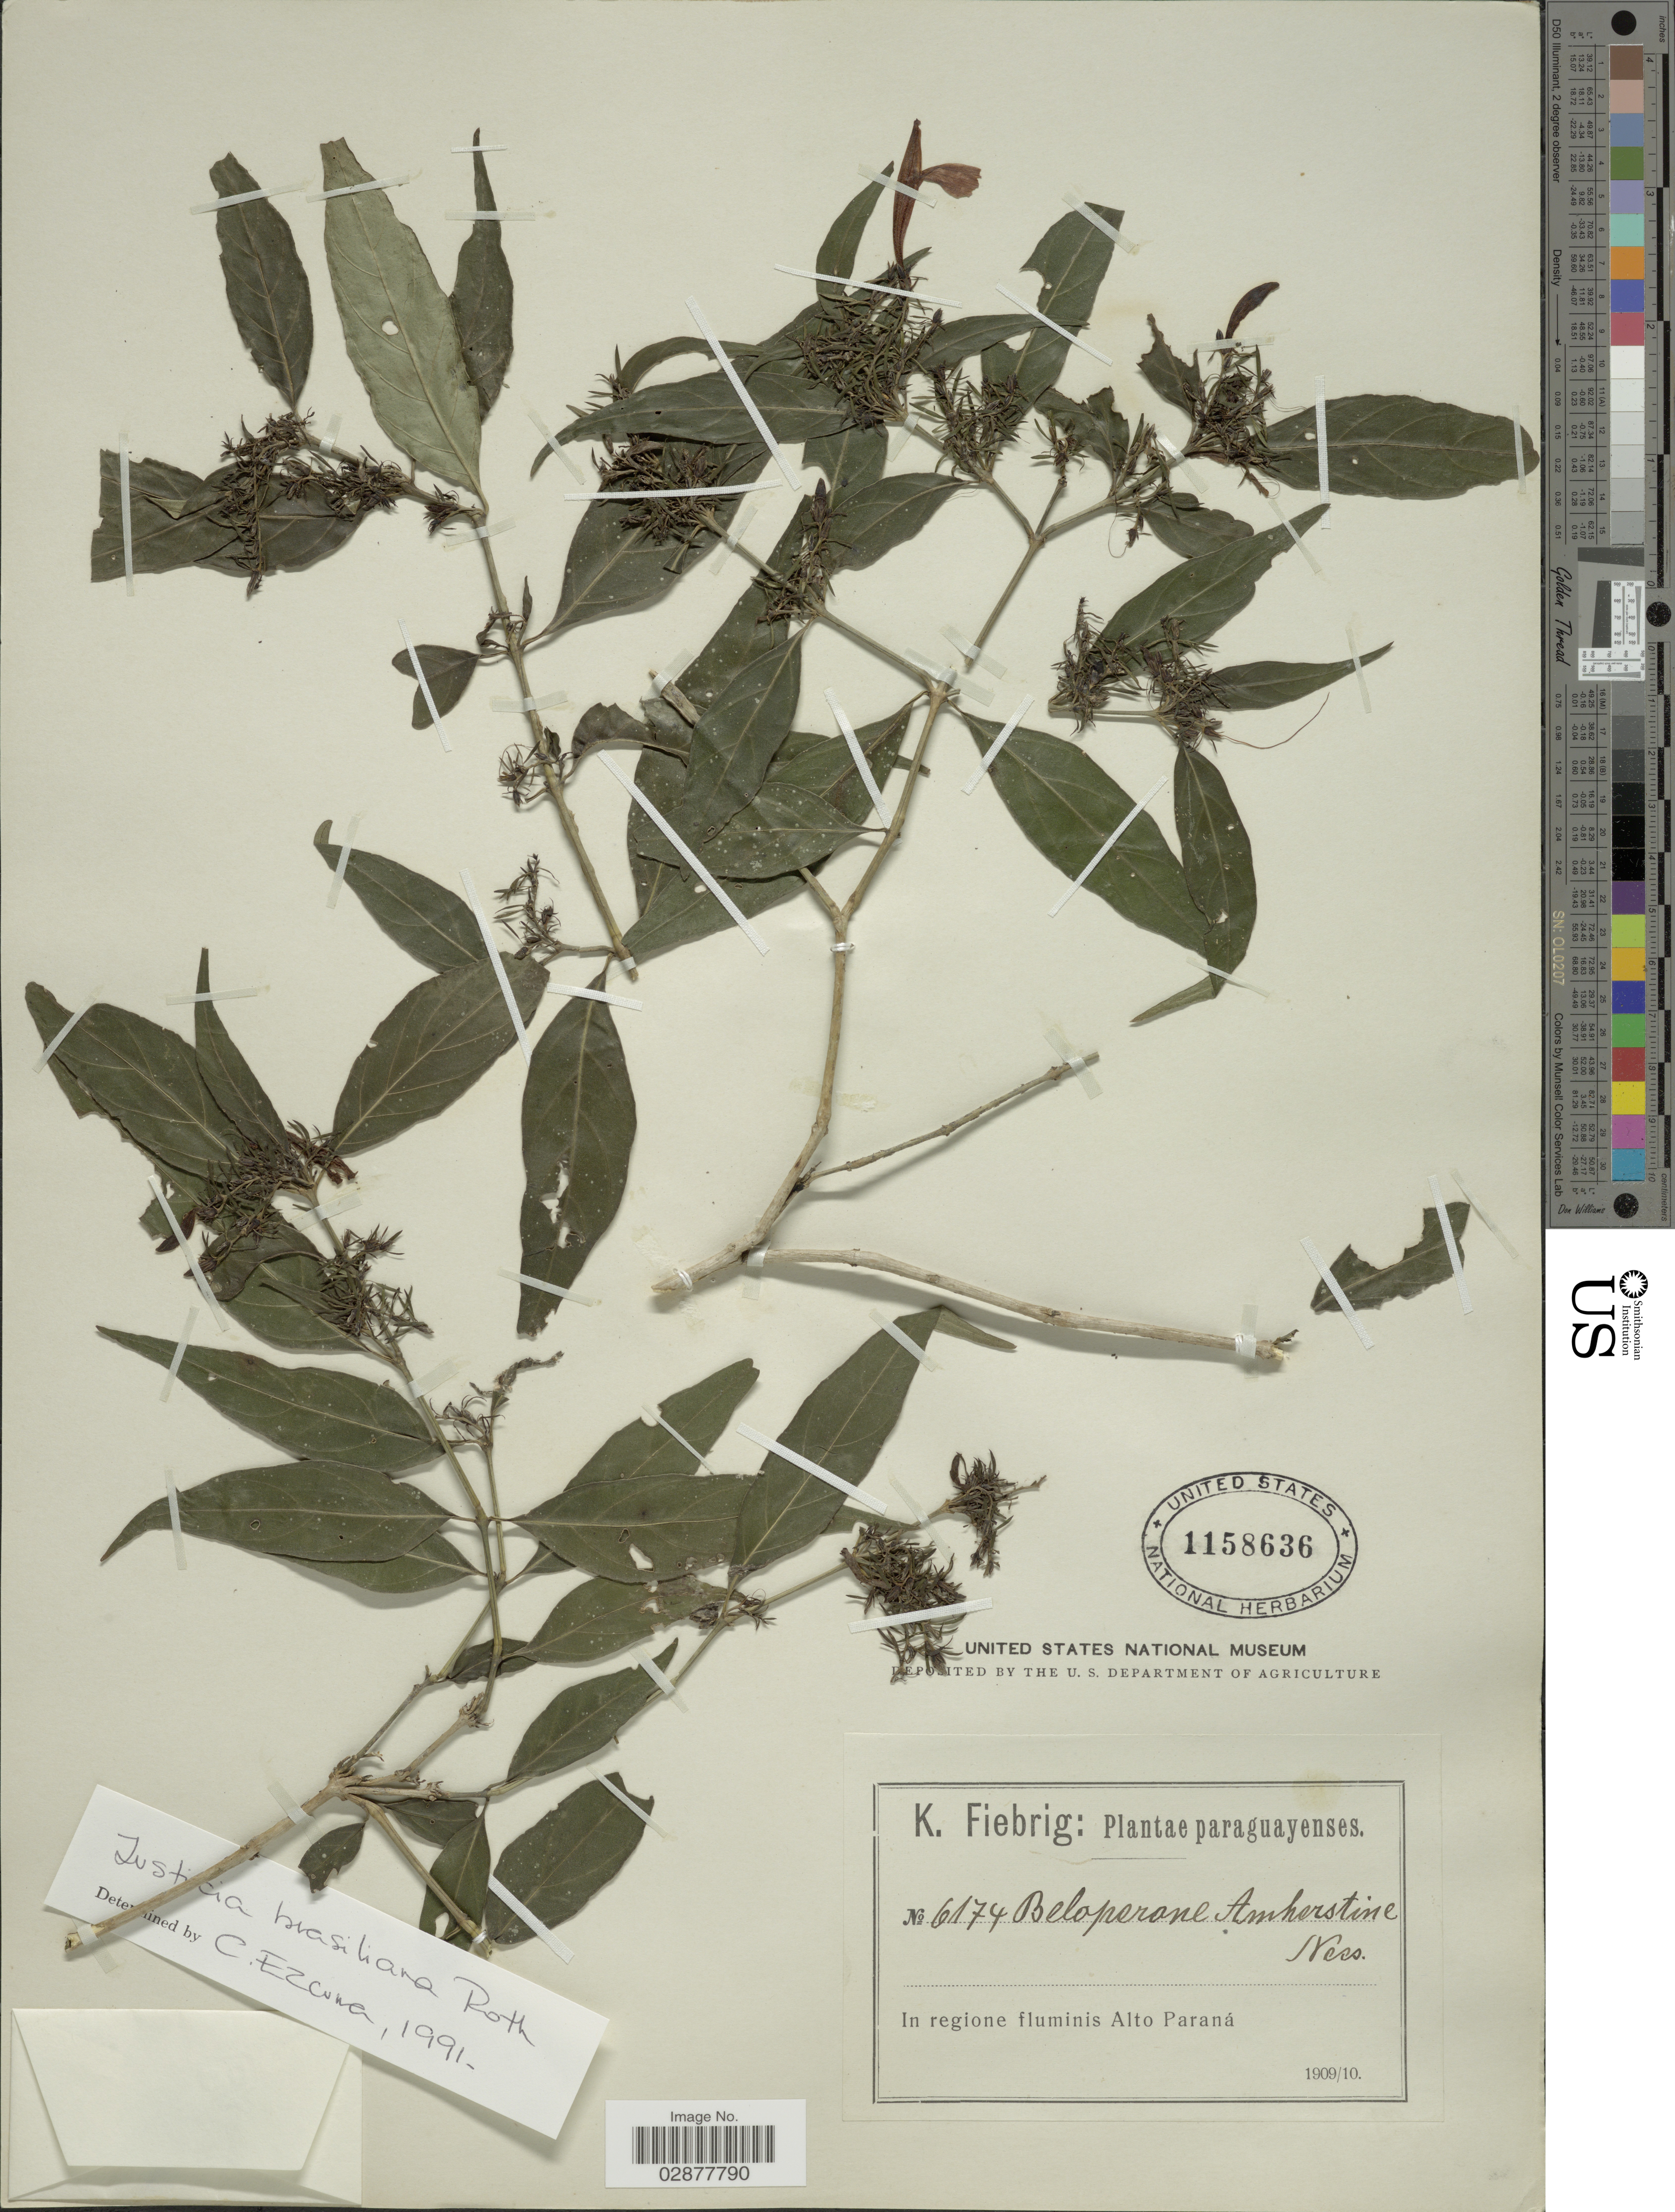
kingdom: Plantae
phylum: Tracheophyta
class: Magnoliopsida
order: Lamiales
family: Acanthaceae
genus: Justicia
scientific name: Justicia brasiliana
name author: Roth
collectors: K. Fiebrig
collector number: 6174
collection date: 1909/1910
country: Paraguay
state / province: Alto Parana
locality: In regione fluminis Alto Paraná.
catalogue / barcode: US 1158636